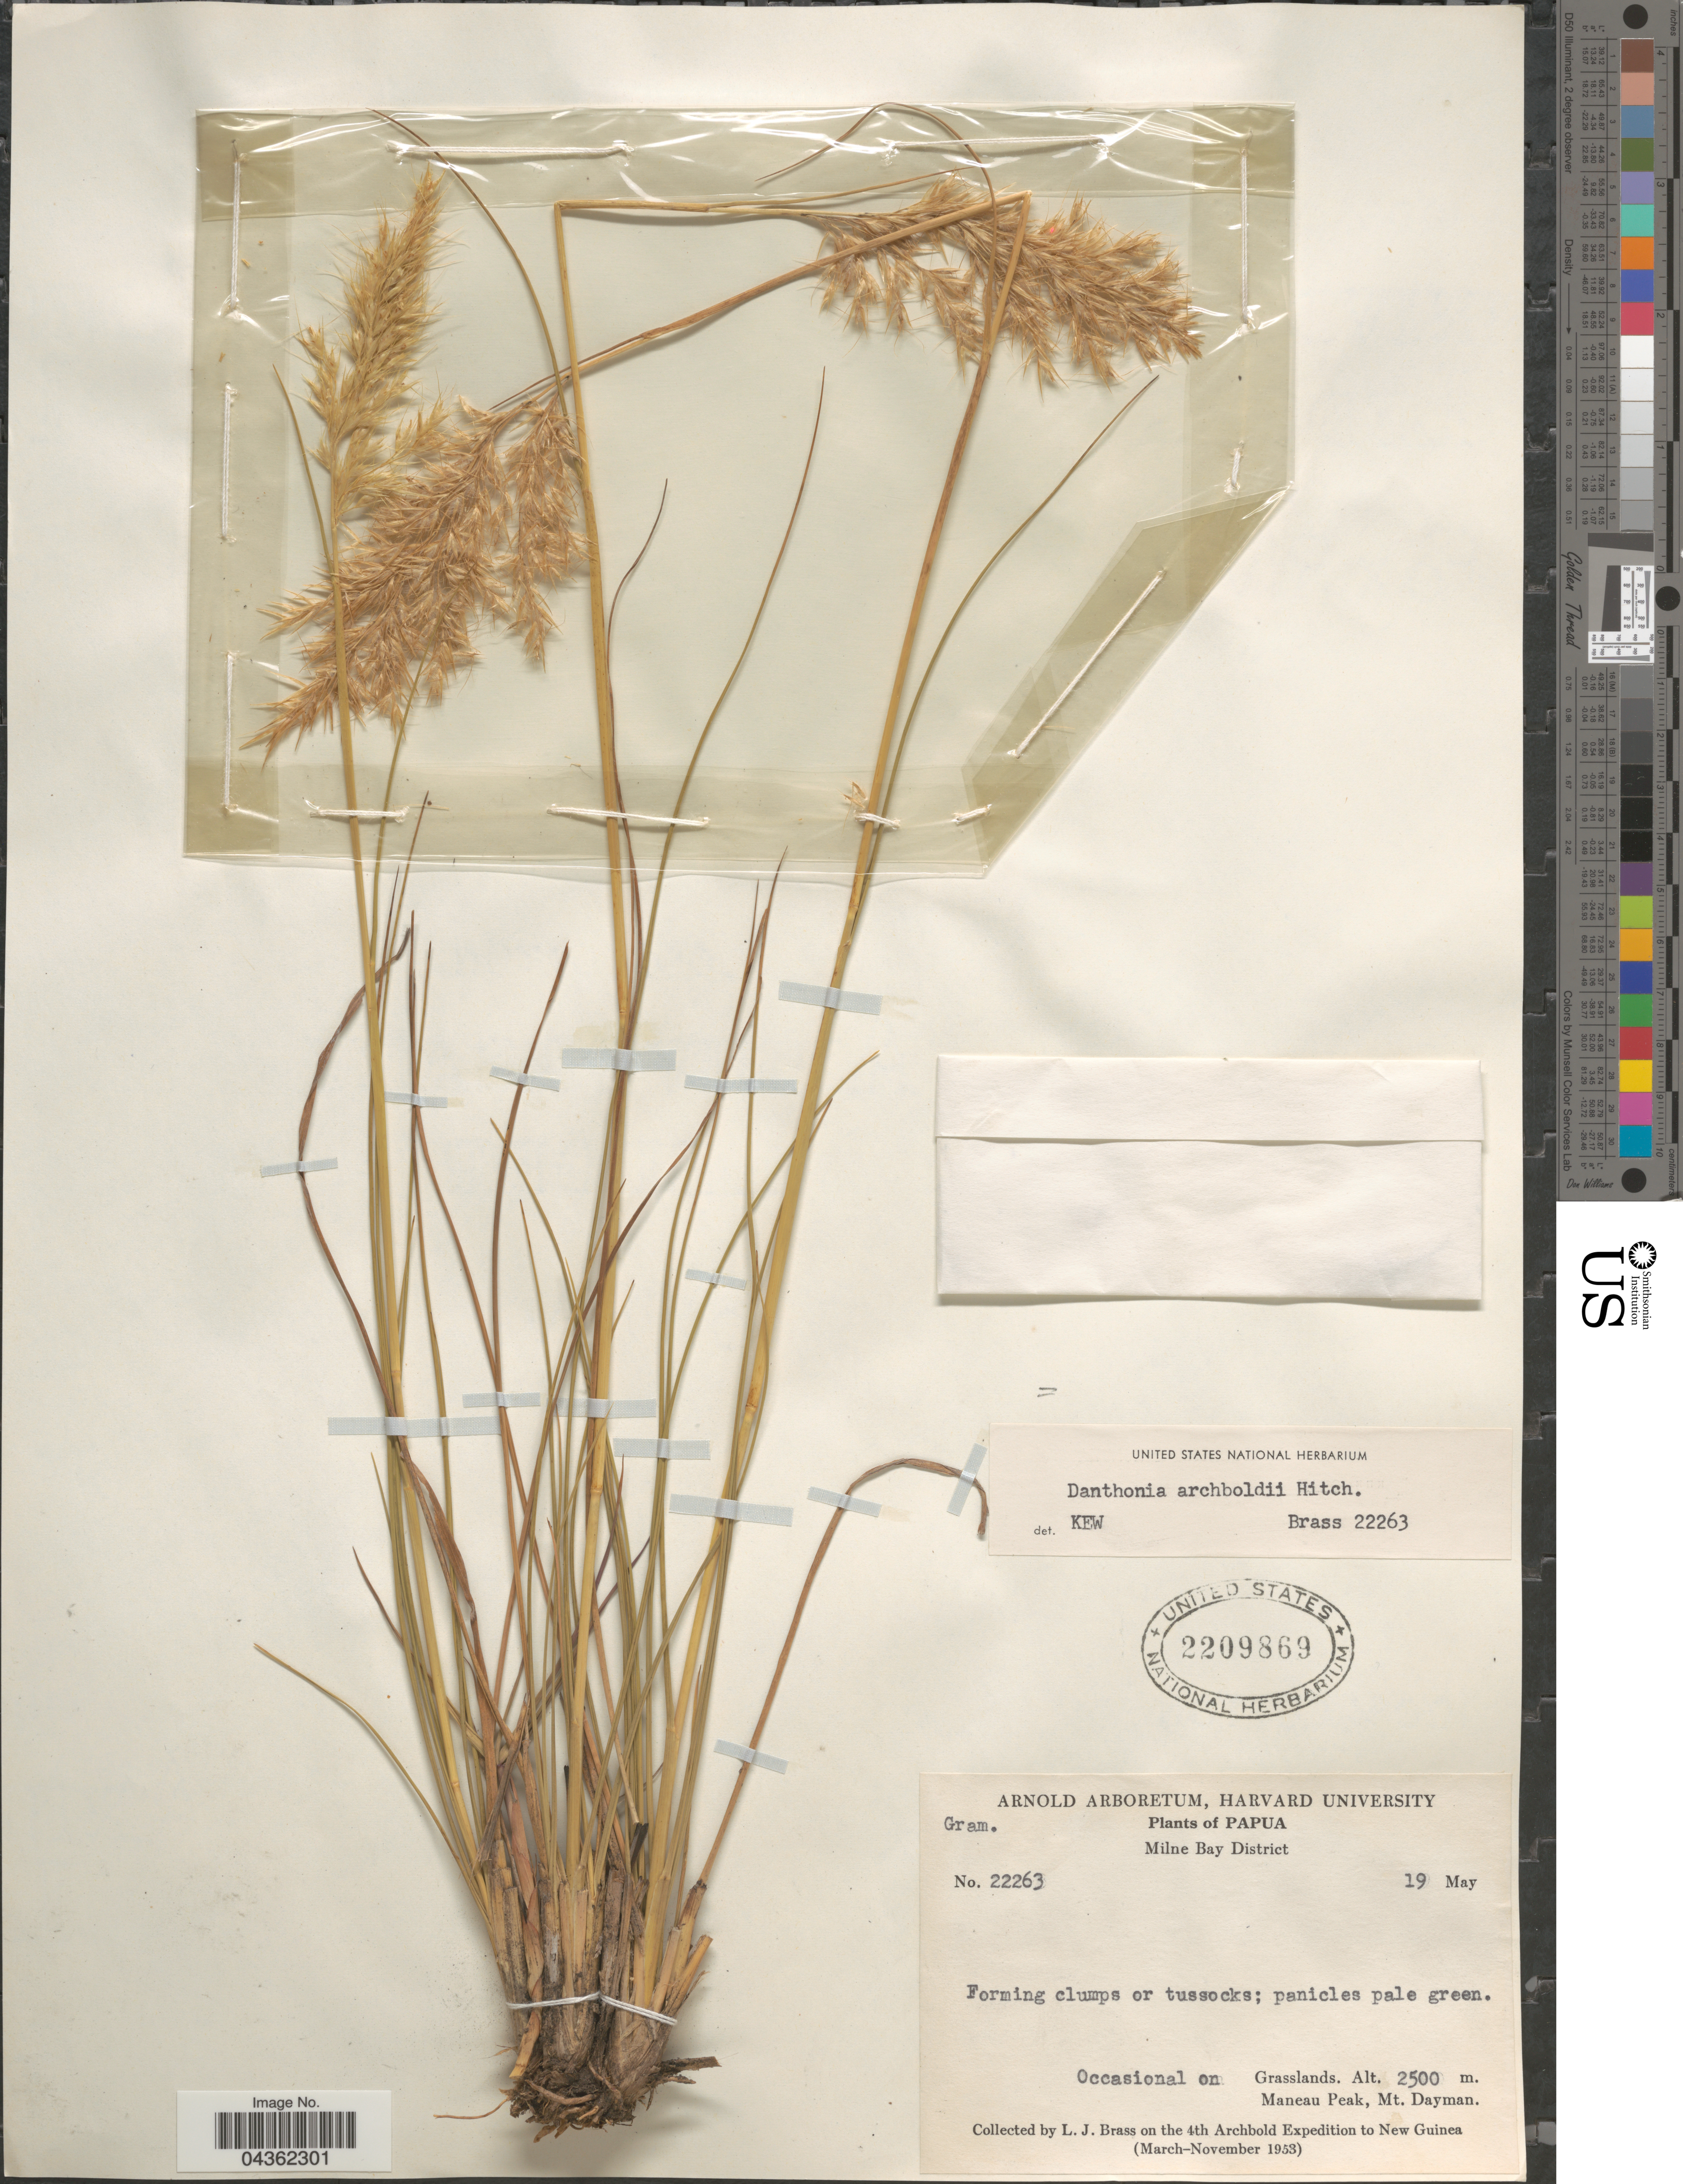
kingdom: Plantae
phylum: Tracheophyta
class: Liliopsida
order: Poales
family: Poaceae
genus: Chimaerochloa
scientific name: Chimaerochloa archboldii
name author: (Hitchc.) Pirie & H.P. Linder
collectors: L. J. Brass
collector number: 22263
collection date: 1953-05-19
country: Papua New Guinea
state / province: Milne Bay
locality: Papua. Milne Bay District. Maneau Peak, Mt. Dayman. 4th Archbold Expedition to New Guinea (March-November 1953).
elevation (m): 2500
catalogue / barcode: US 2209869